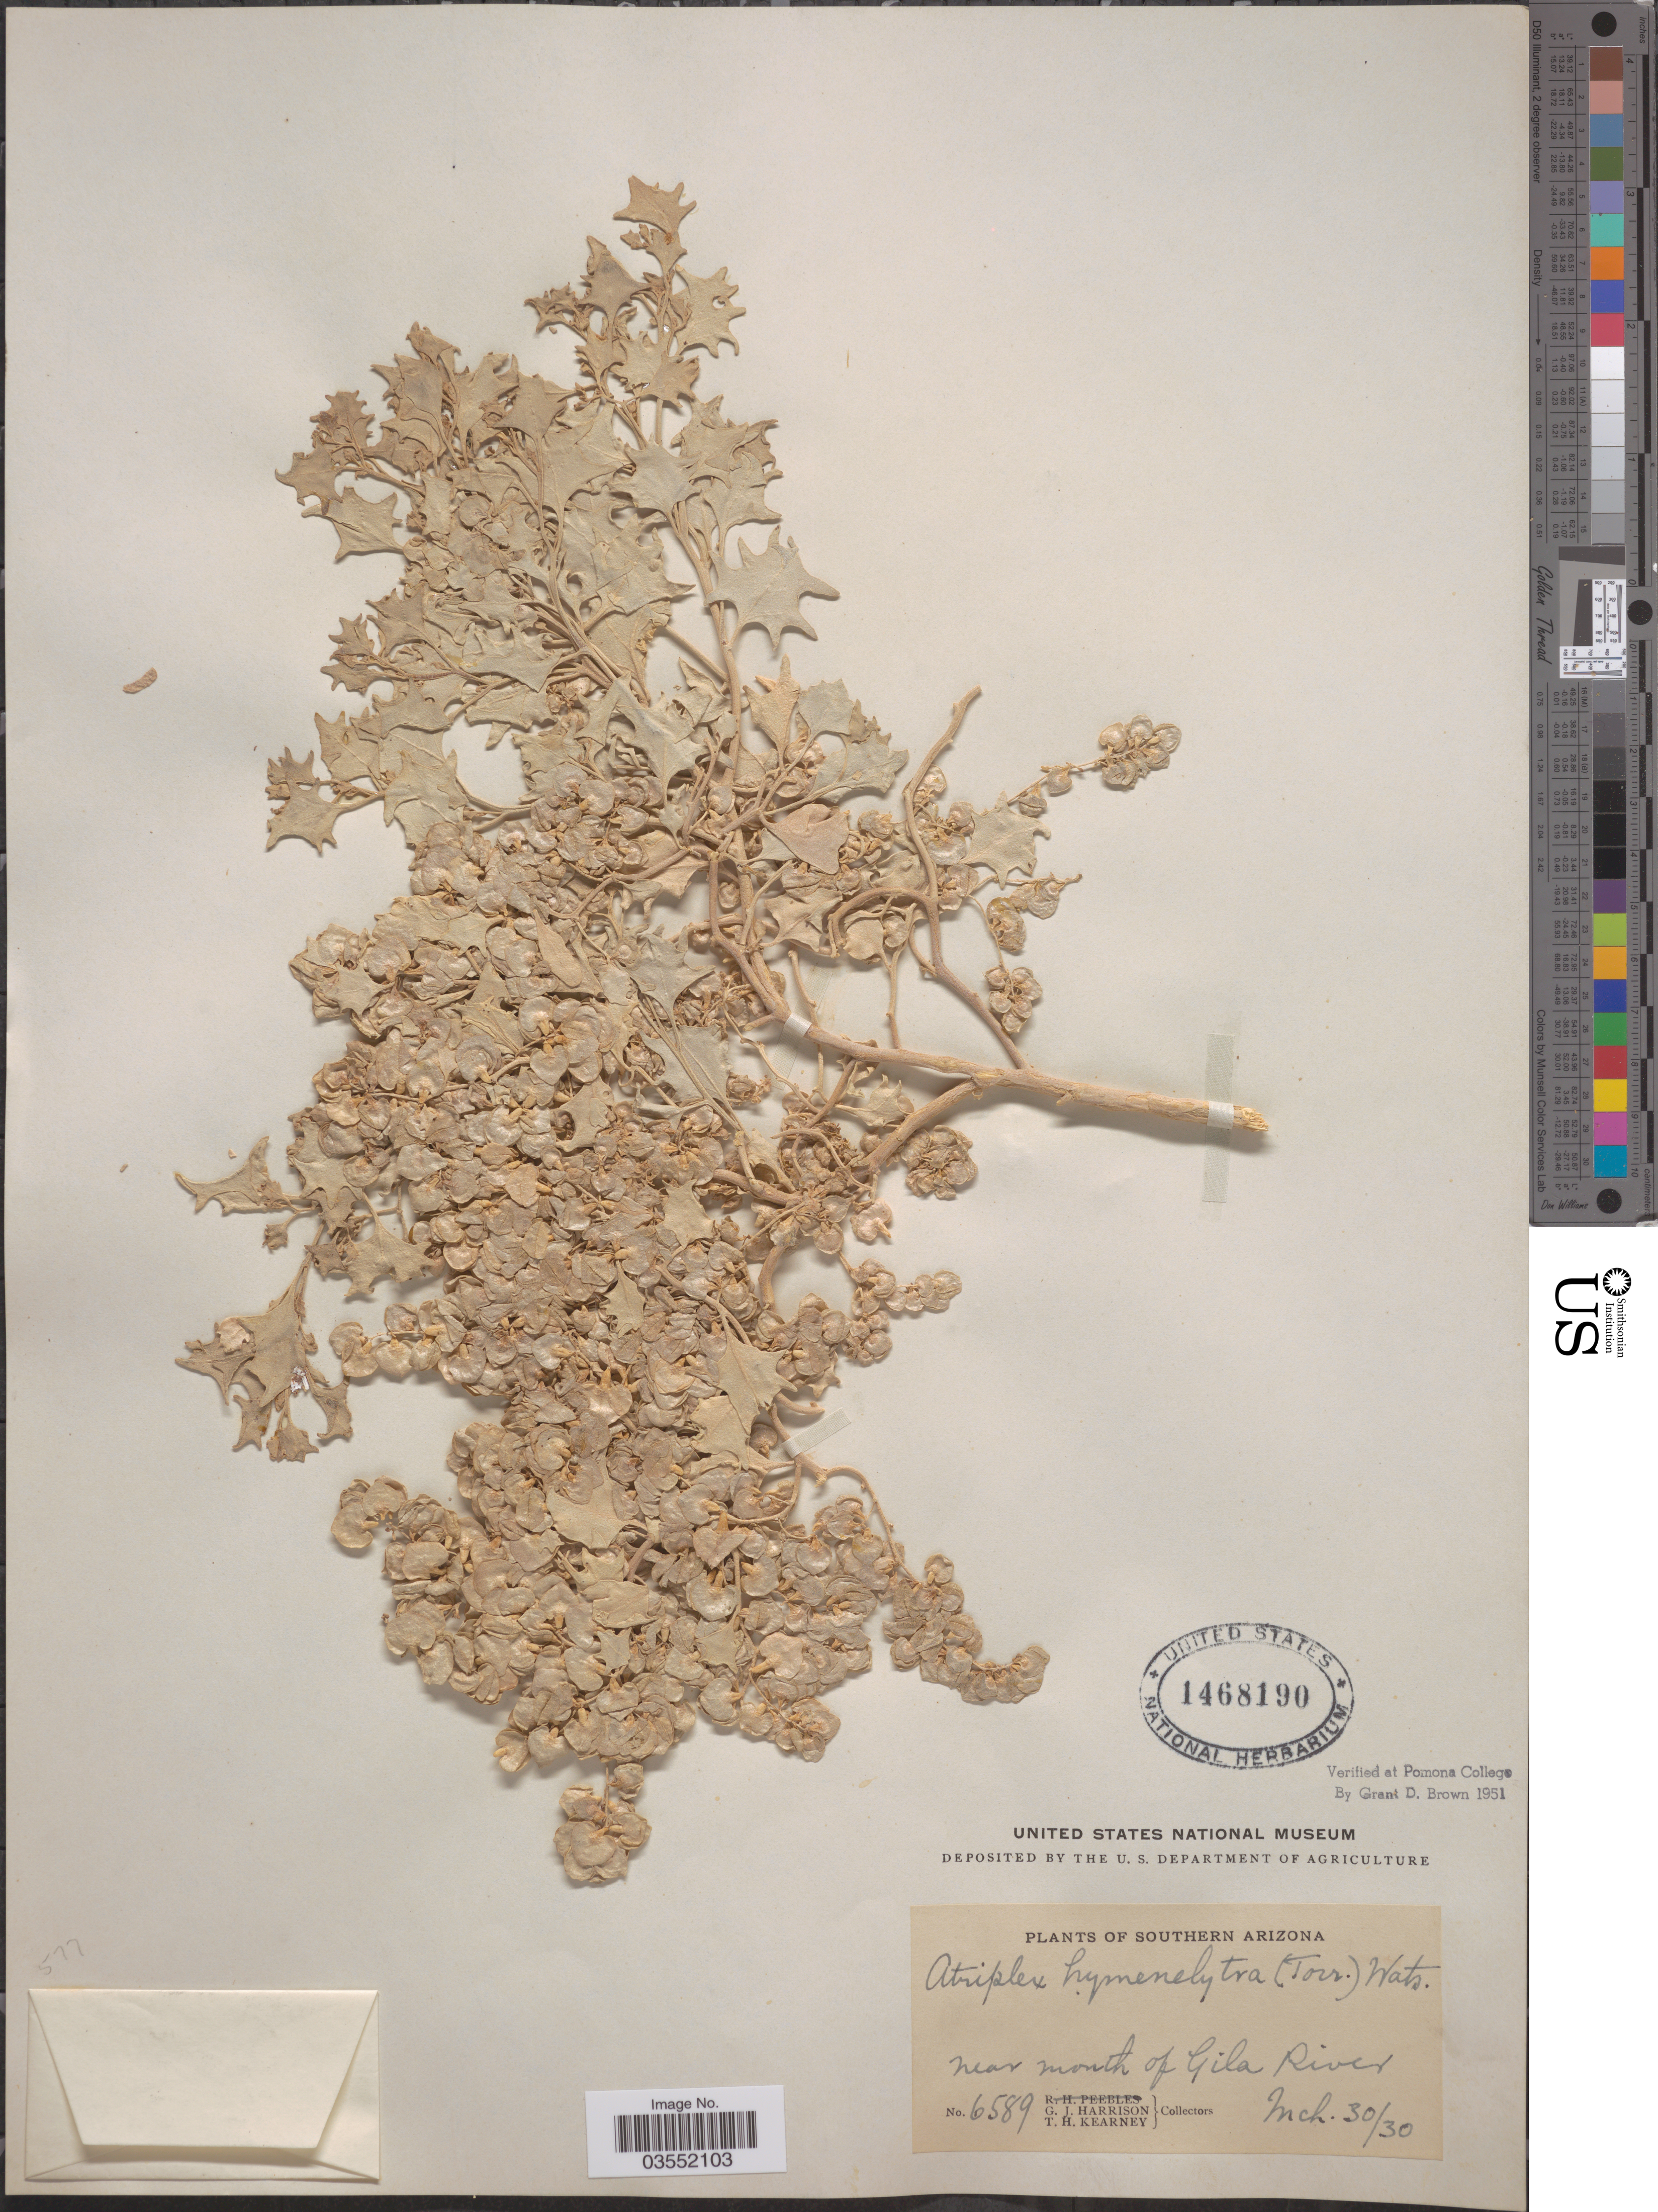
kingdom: Plantae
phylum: Tracheophyta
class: Magnoliopsida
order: Caryophyllales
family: Amaranthaceae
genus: Atriplex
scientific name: Atriplex hymenelytra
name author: (Torr.) S. Watson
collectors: G. J. Harrison & T. H. Kearney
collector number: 6589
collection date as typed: Transcribed d/m/y: 30/3/30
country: United States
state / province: Arizona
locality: Southern Arizona. Near mouth of Gila River.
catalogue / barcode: US 1468190